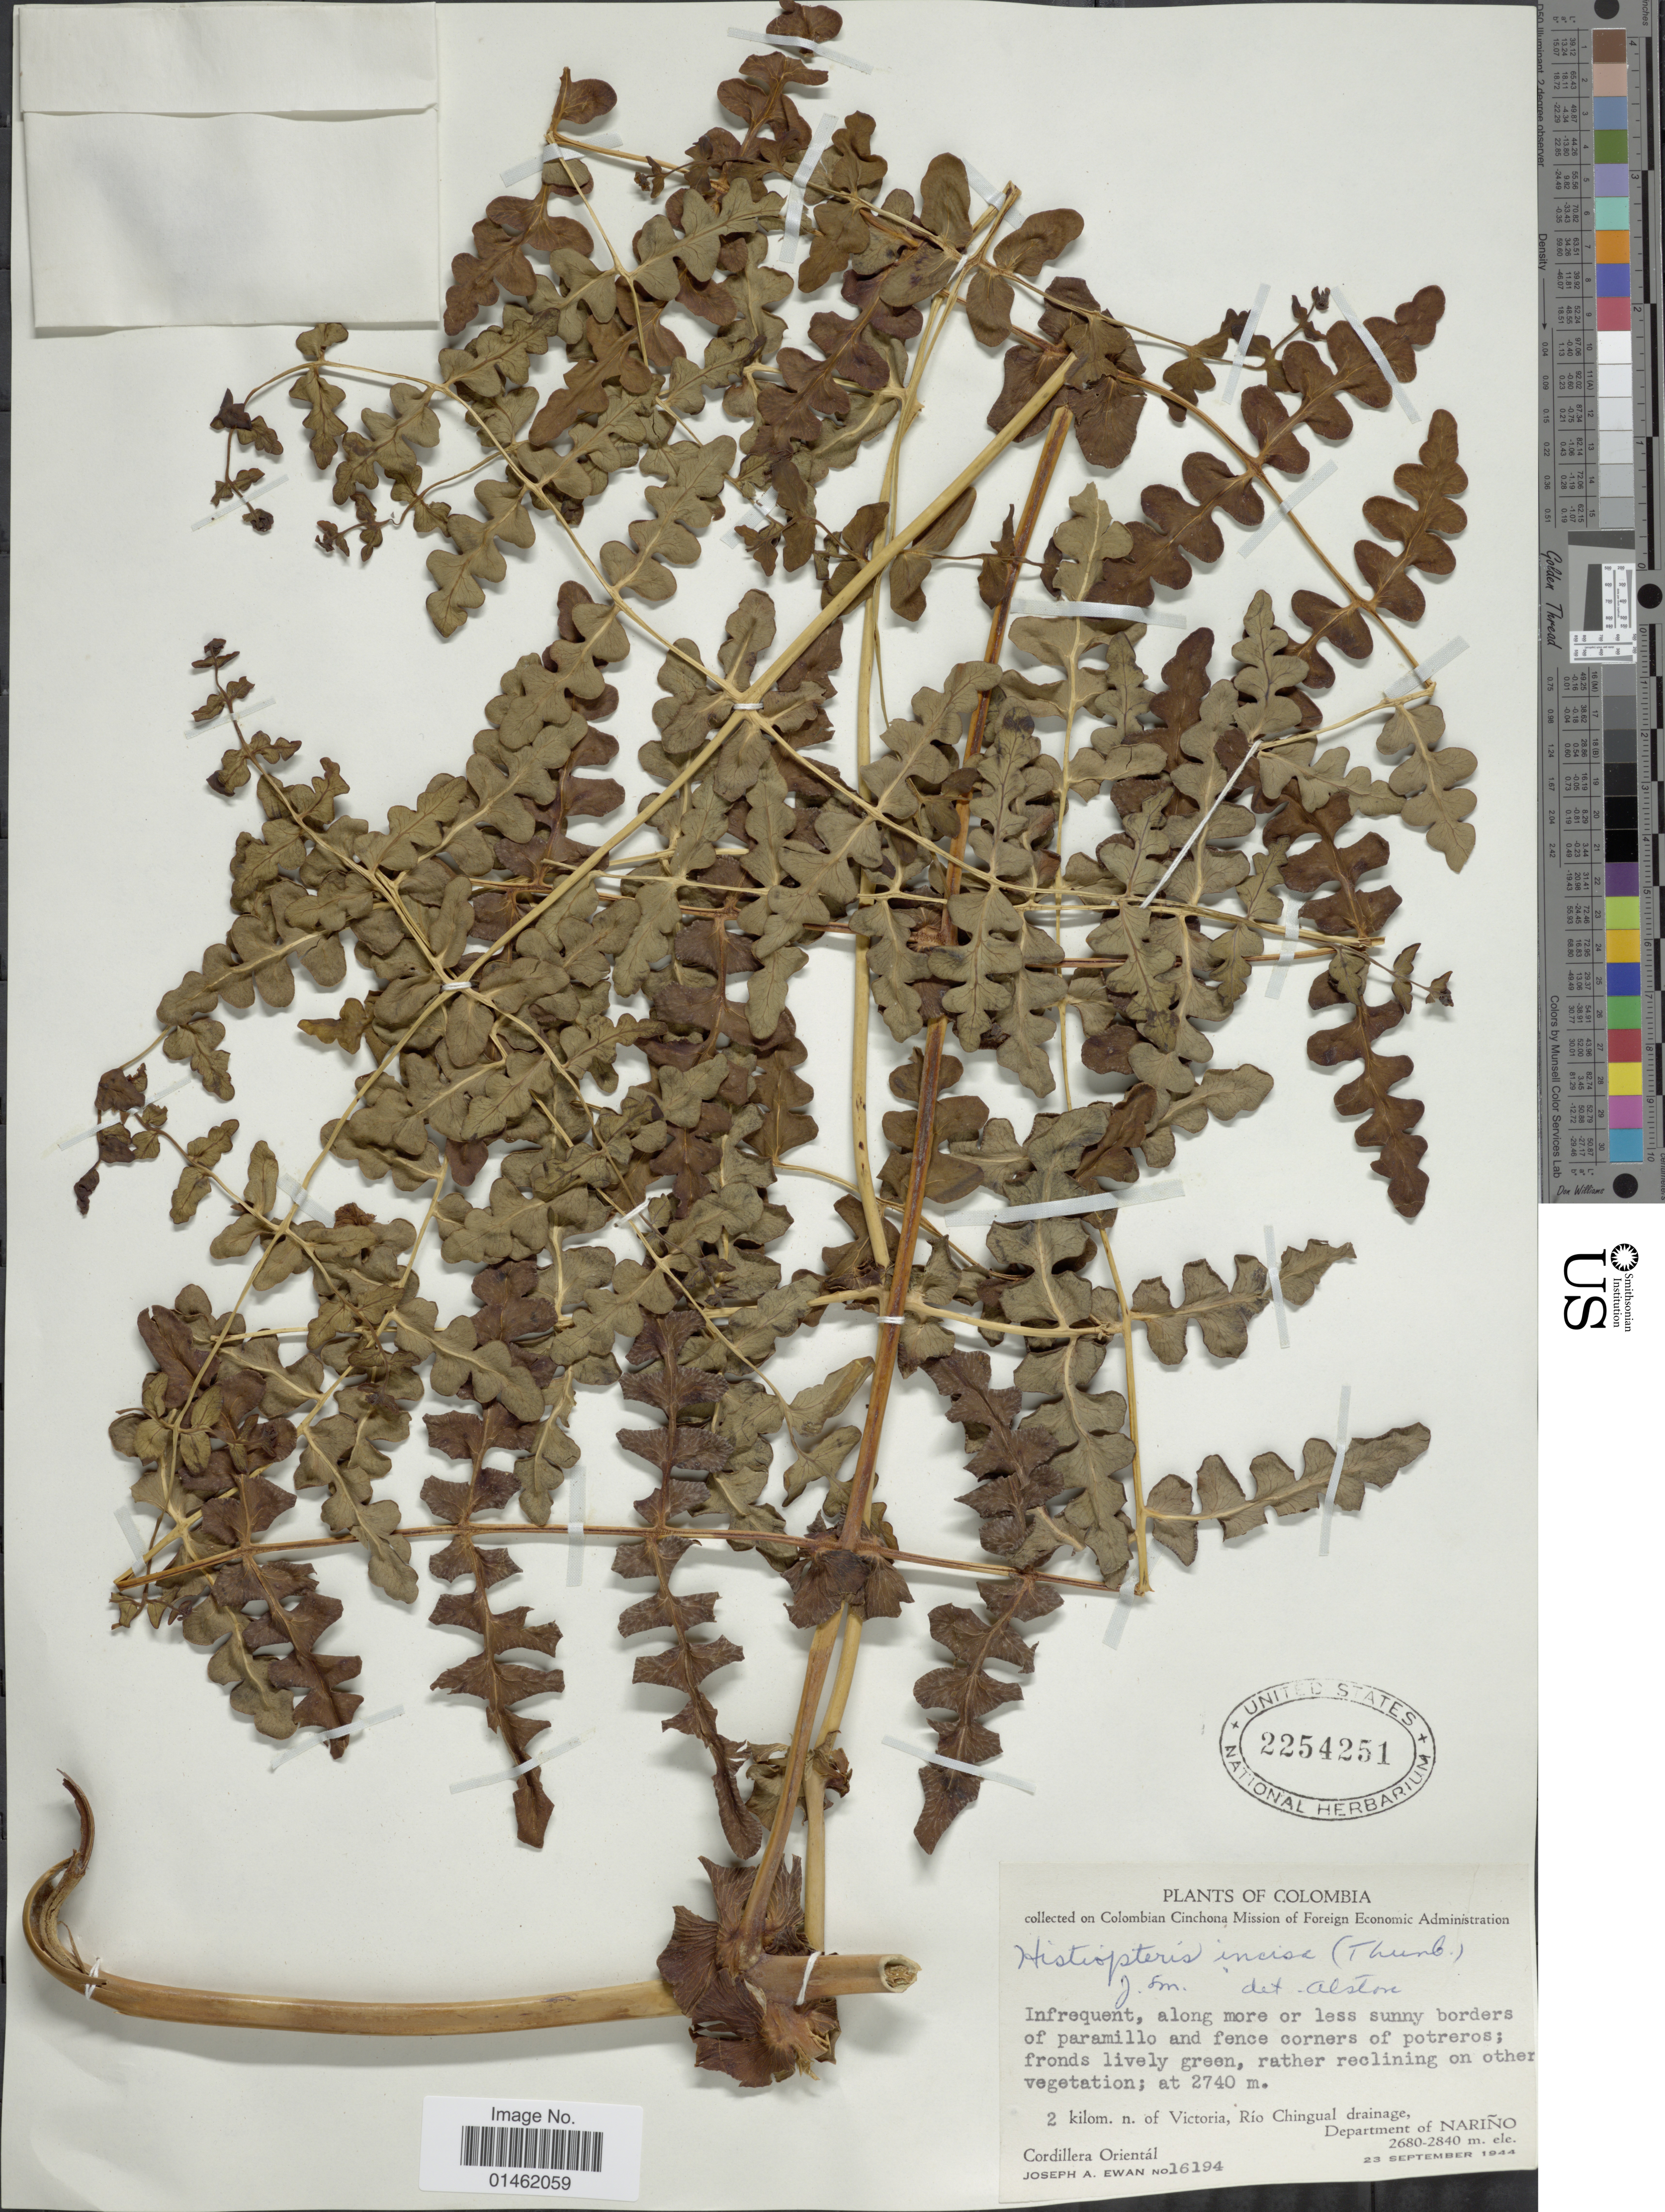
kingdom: Plantae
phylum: Tracheophyta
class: Polypodiopsida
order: Polypodiales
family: Dennstaedtiaceae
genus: Histiopteris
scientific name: Histiopteris incisa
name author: (Thunb.) J. Sm.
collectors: J. A. Ewan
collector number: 16194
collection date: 1944-09-23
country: Colombia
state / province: Nariño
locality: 2kilom. n. of Victoria, Rio Chingual drainage, Department of Narino, Cordillera oriental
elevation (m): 2680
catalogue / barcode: US 2254251